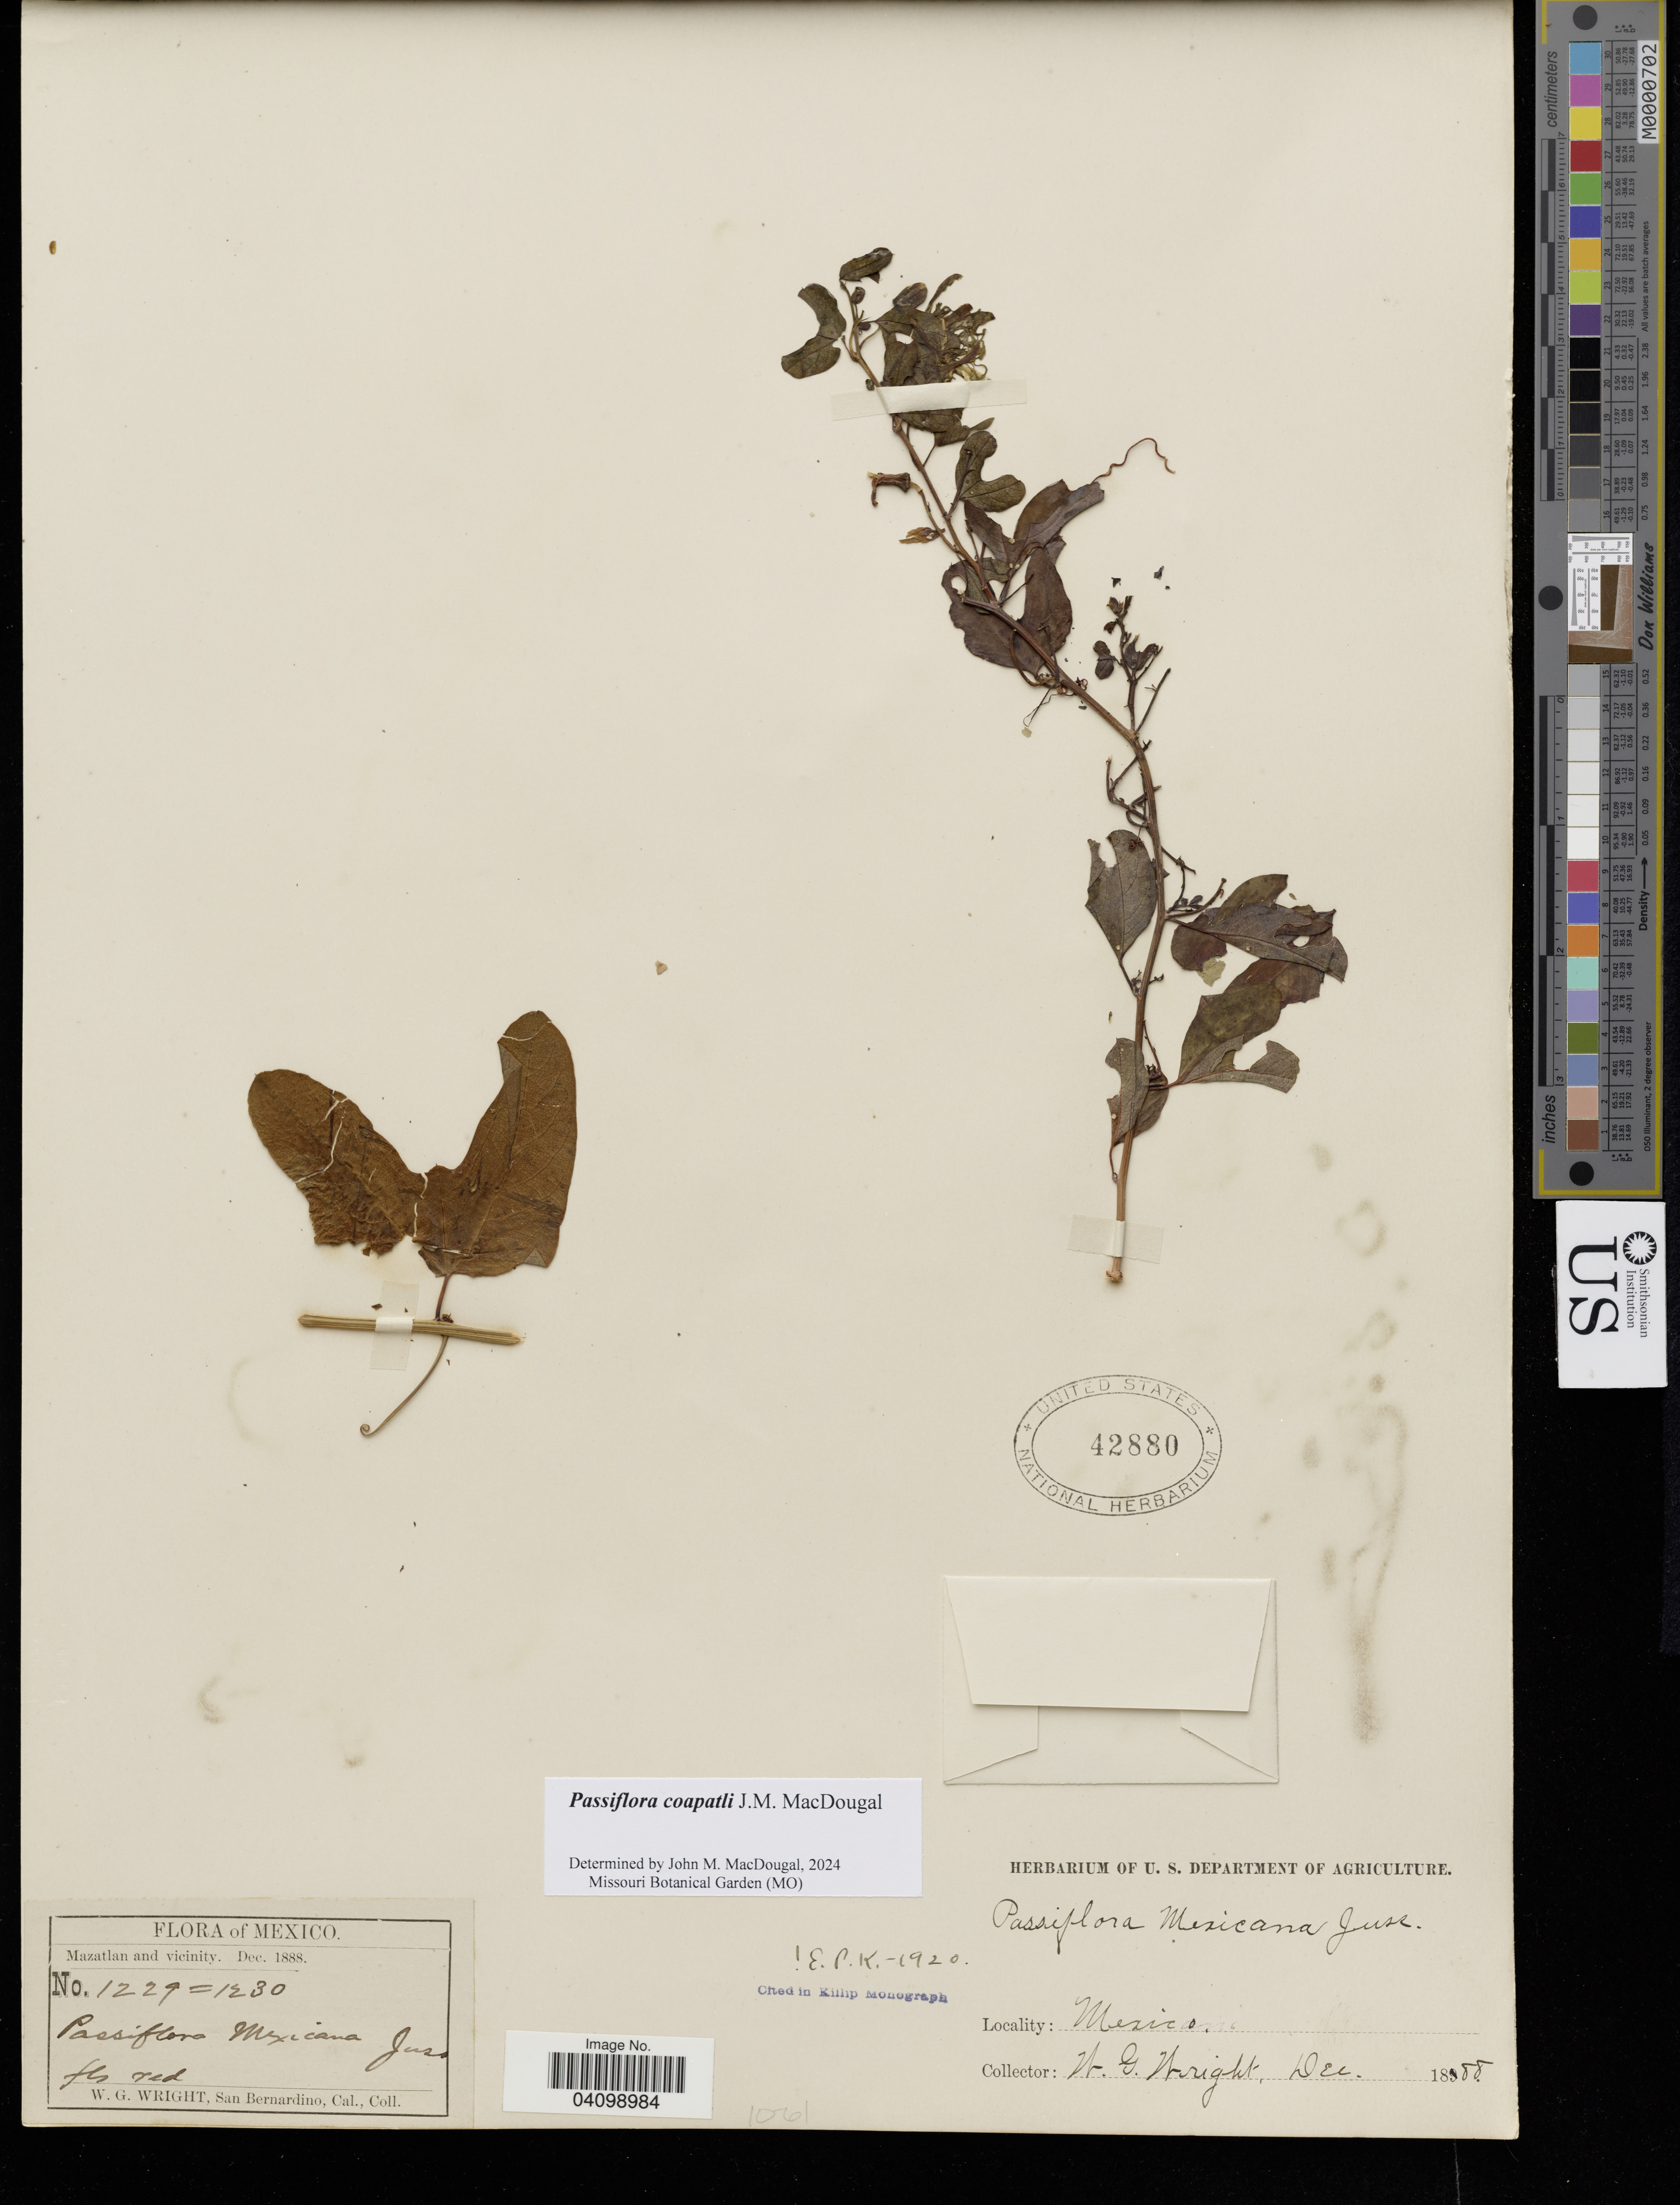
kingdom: Plantae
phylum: Tracheophyta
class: Magnoliopsida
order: Malpighiales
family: Passifloraceae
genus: Passiflora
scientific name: Passiflora coapatli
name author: J.M. MacDougal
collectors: W. G. Wright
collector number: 1229/1230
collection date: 1888-12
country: Mexico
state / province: México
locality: Mazatlan and vicinity.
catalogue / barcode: US 42880